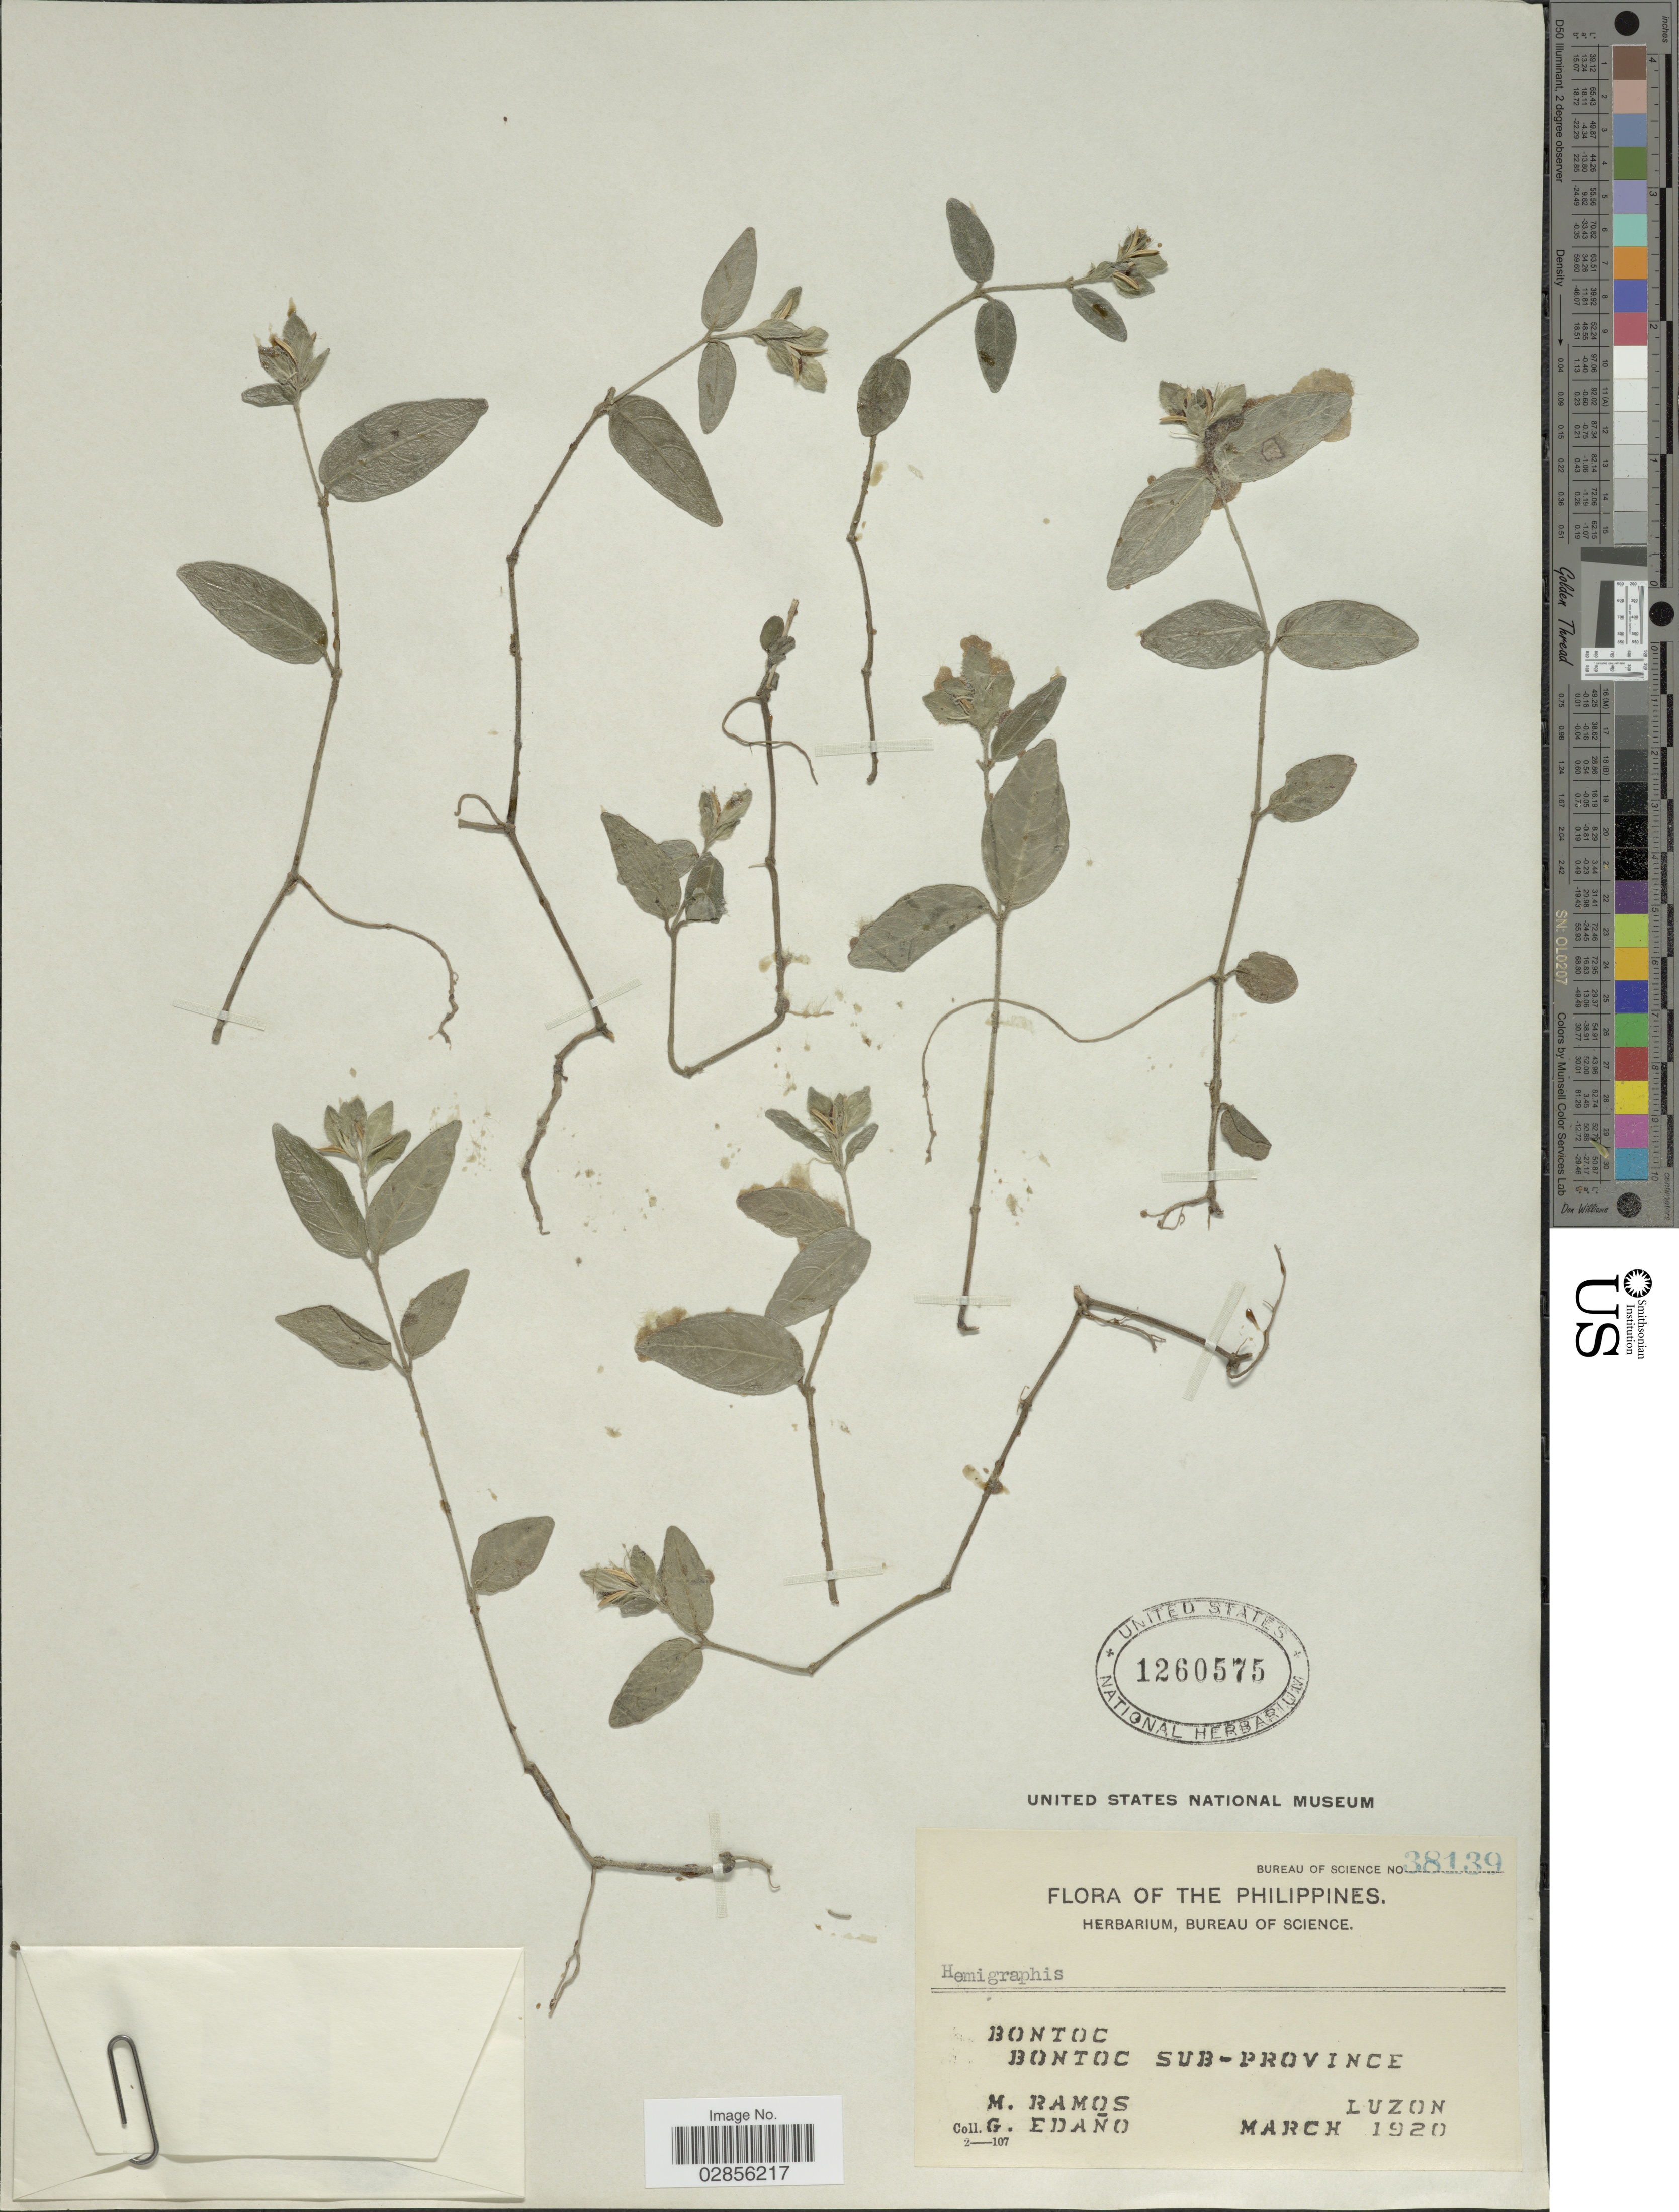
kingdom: Plantae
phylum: Tracheophyta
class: Magnoliopsida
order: Lamiales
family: Acanthaceae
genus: Hemigraphis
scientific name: Hemigraphis sp.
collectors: M. Ramos & G. Edaño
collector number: Bureau of Science 38139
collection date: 1920-03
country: Philippines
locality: Bontoc. Bontoc Sub-Province, Luzon.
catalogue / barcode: US 1260575